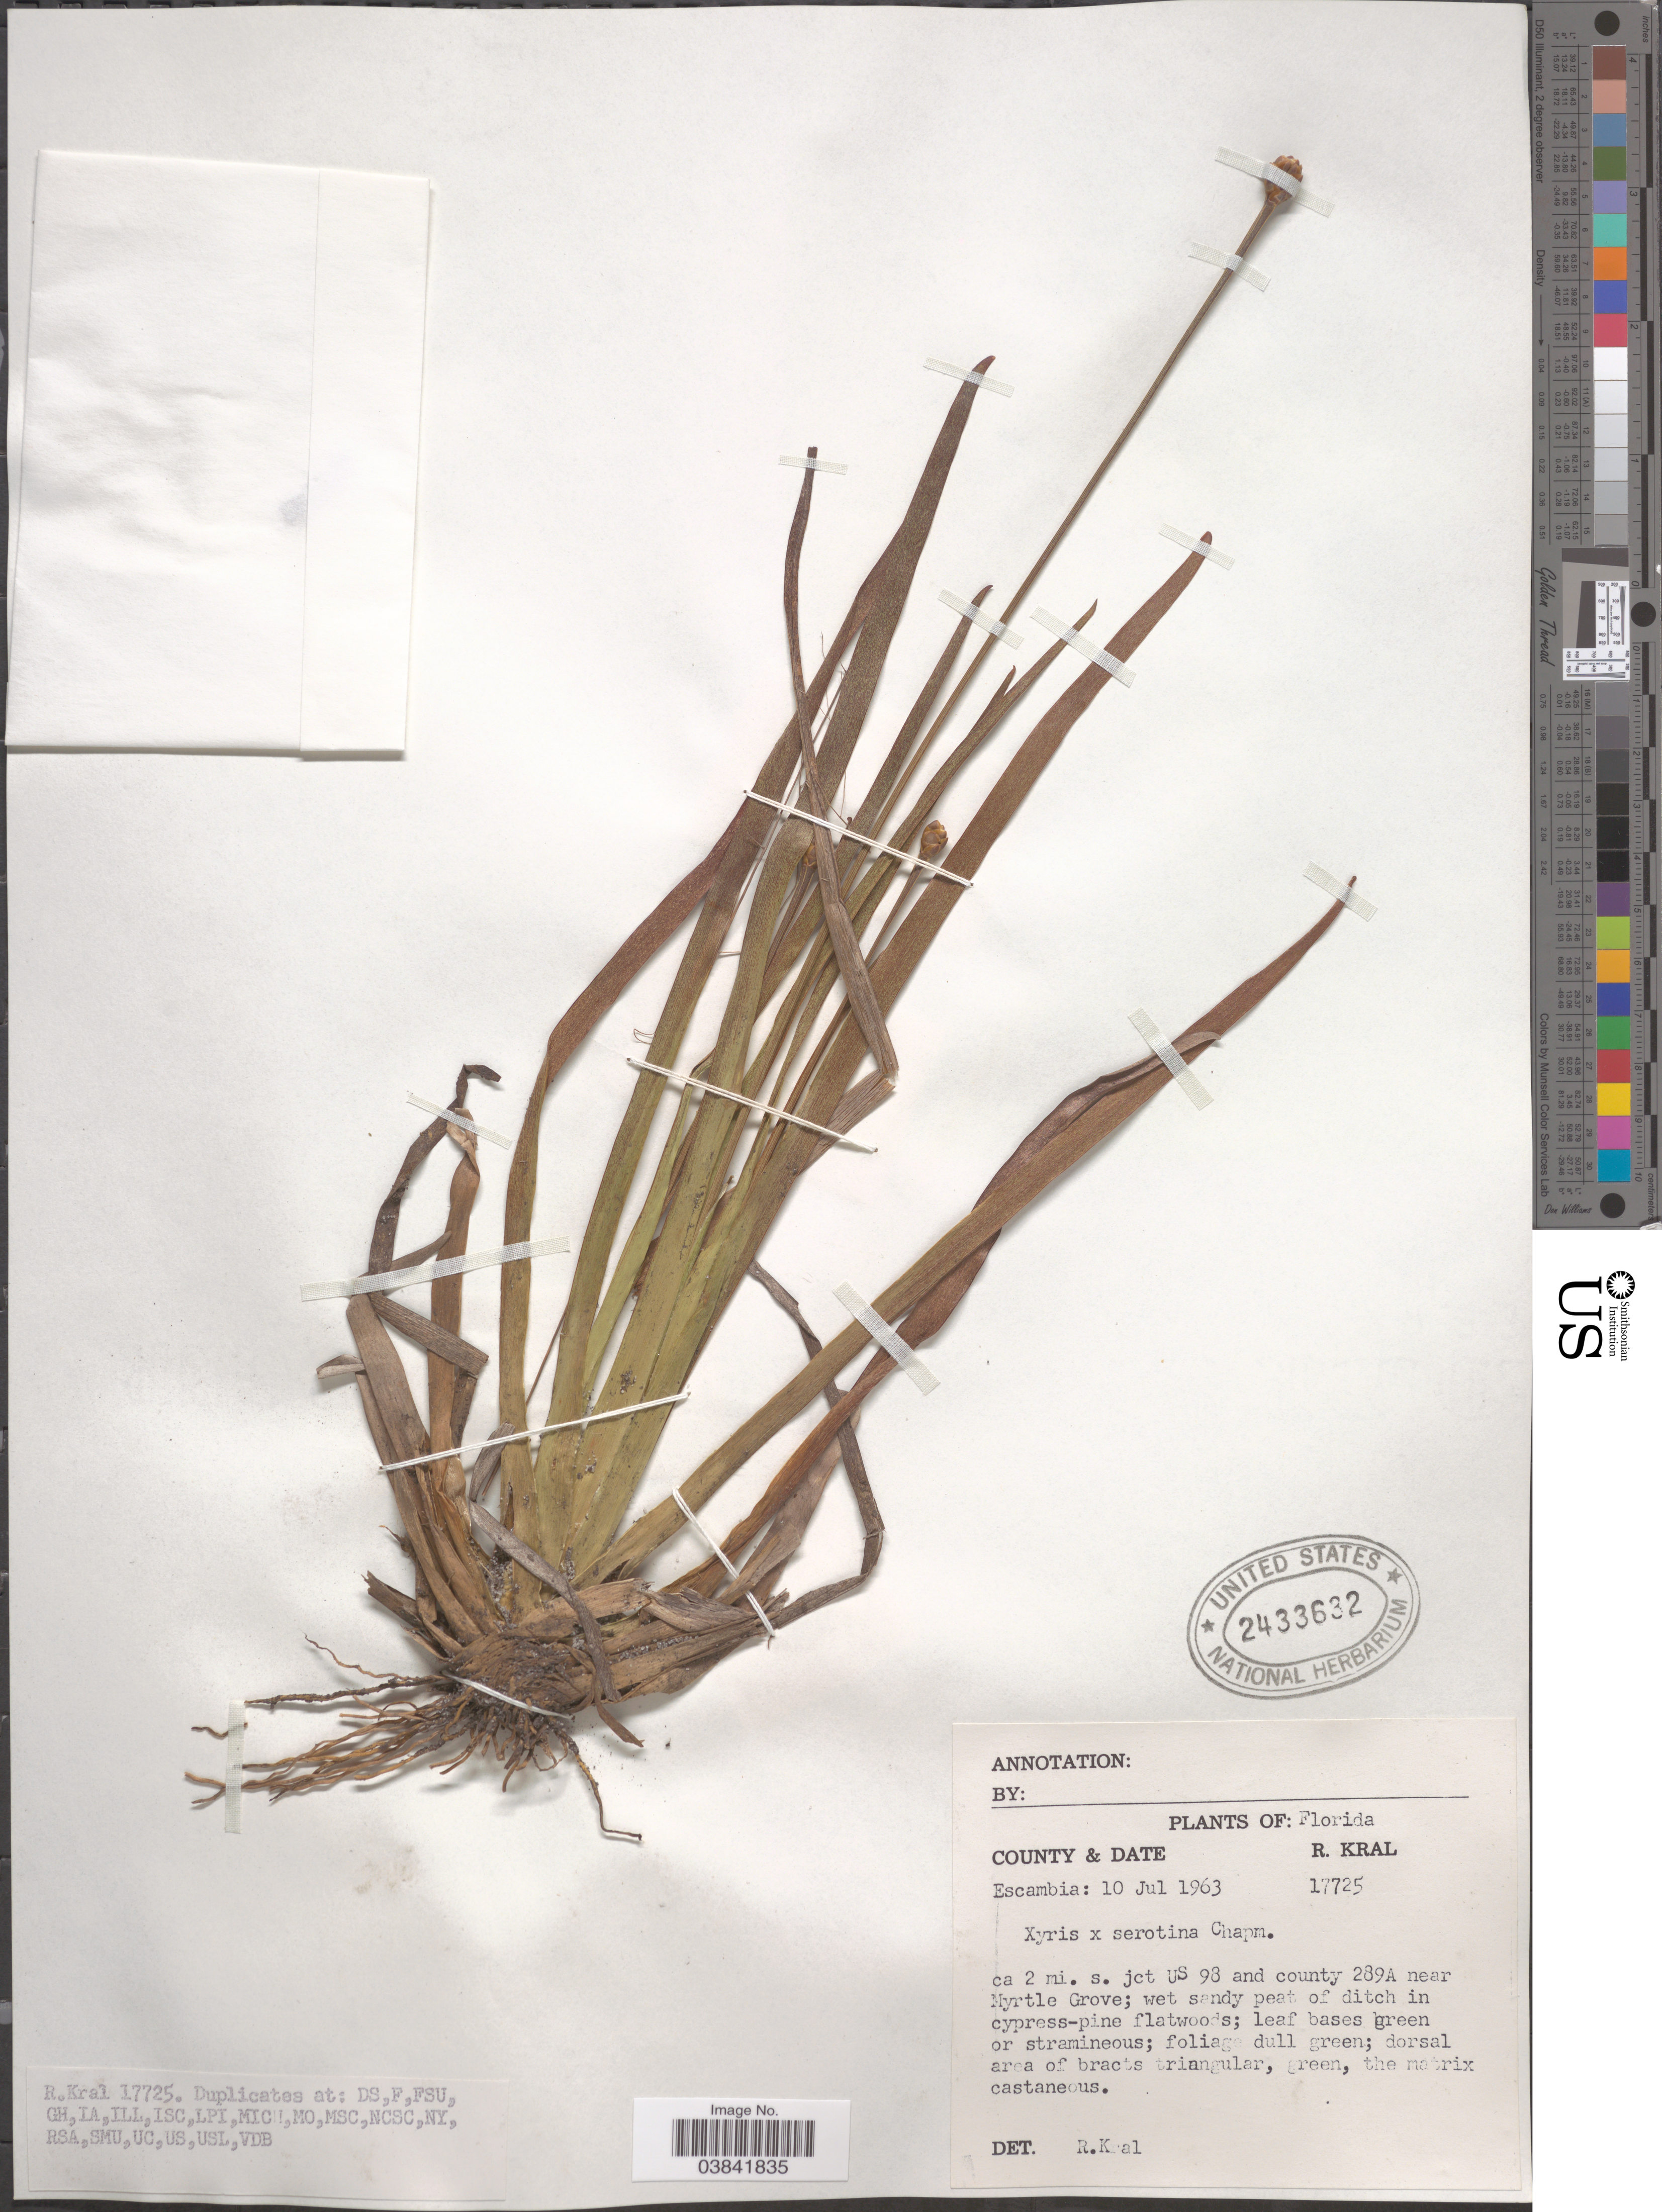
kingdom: Plantae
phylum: Tracheophyta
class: Liliopsida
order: Poales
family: Xyridaceae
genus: Xyris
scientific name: Xyris serotina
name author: Chapm.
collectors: R. Kral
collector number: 17725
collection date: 1963-07-10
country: United States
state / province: Florida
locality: County Escambia: ca 2 mi. s. jct US 98 and county 289A near Myrtle Grove.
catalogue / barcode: US 2433632